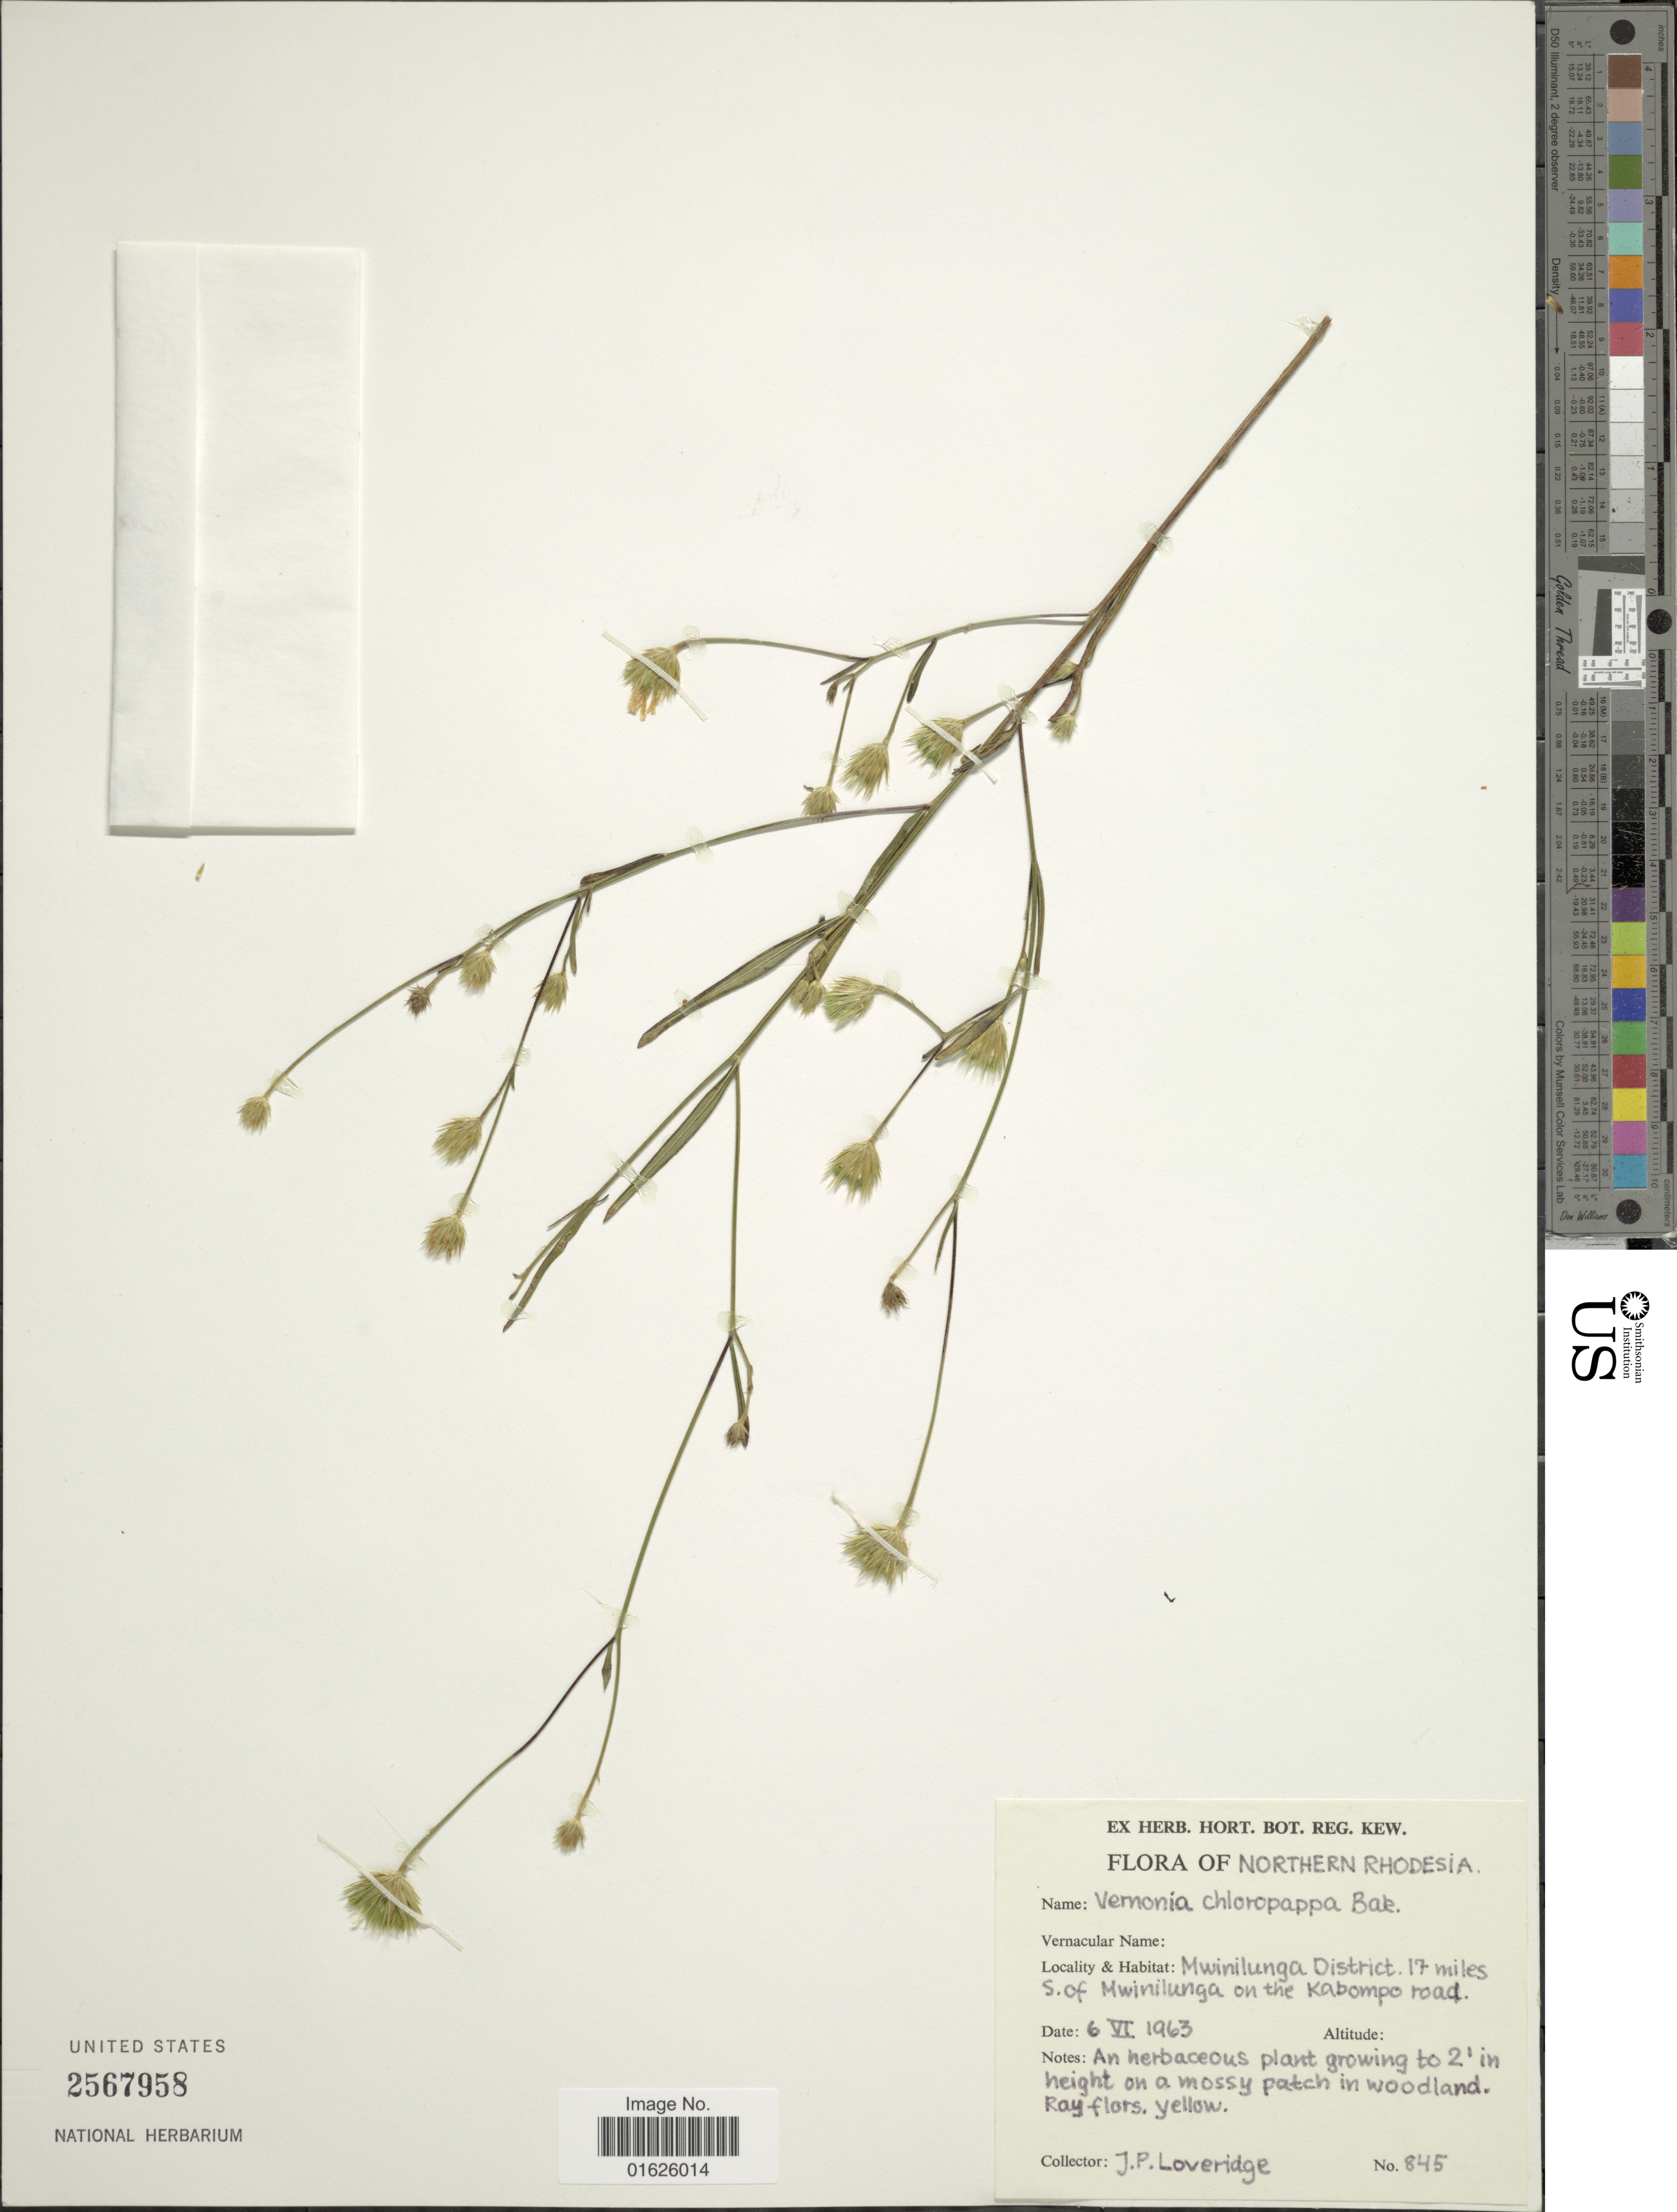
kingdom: Plantae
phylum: Tracheophyta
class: Magnoliopsida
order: Asterales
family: Asteraceae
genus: Polydora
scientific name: Polydora chloropappa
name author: (Baker) H. Rob.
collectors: J. Loveridge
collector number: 845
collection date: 1963-06-06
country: Zambia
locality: Northern Rhodesia, Mwinilunga District, 17 miles S.of Mwinilunga on the Kabompo road.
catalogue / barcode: US 2567958